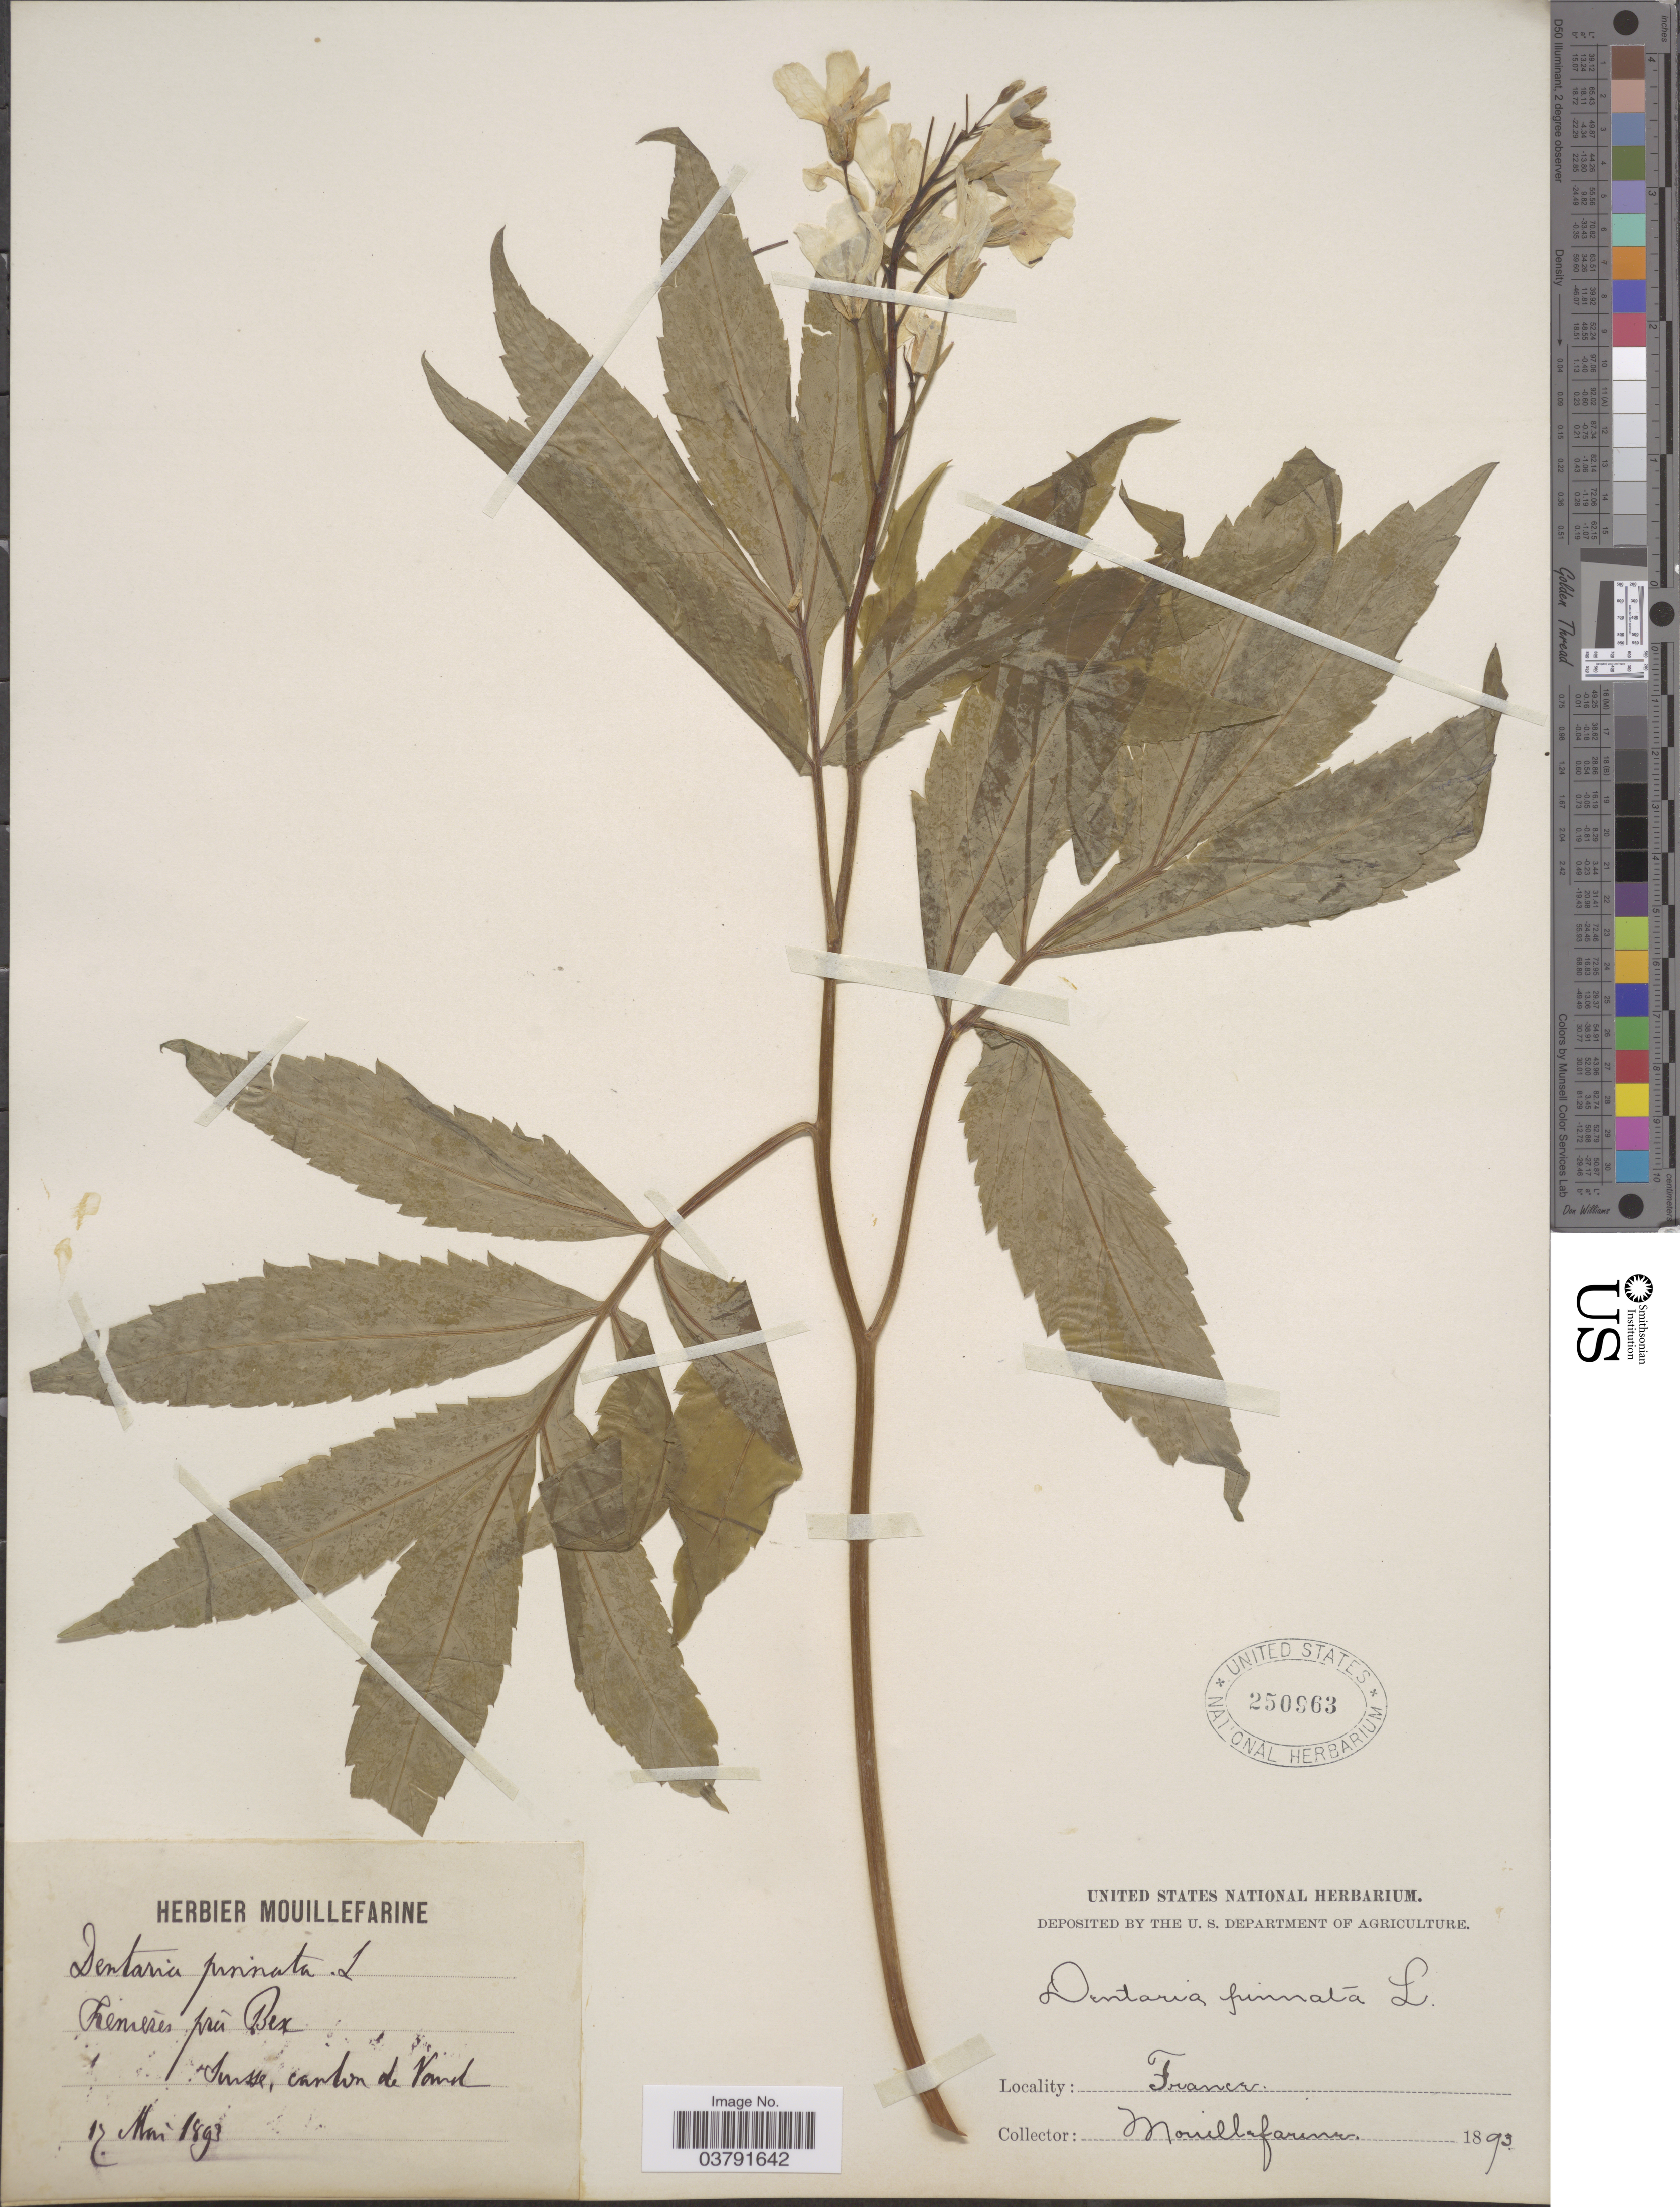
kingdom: Plantae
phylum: Tracheophyta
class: Magnoliopsida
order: Brassicales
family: Brassicaceae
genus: Dentaria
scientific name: Dentaria pinnata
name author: Lam.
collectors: A. Mouillefarine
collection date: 1893-05-17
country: Switzerland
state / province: Vaud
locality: Frenières près Bex, canton de Vaud, Suisse.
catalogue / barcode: US 250963